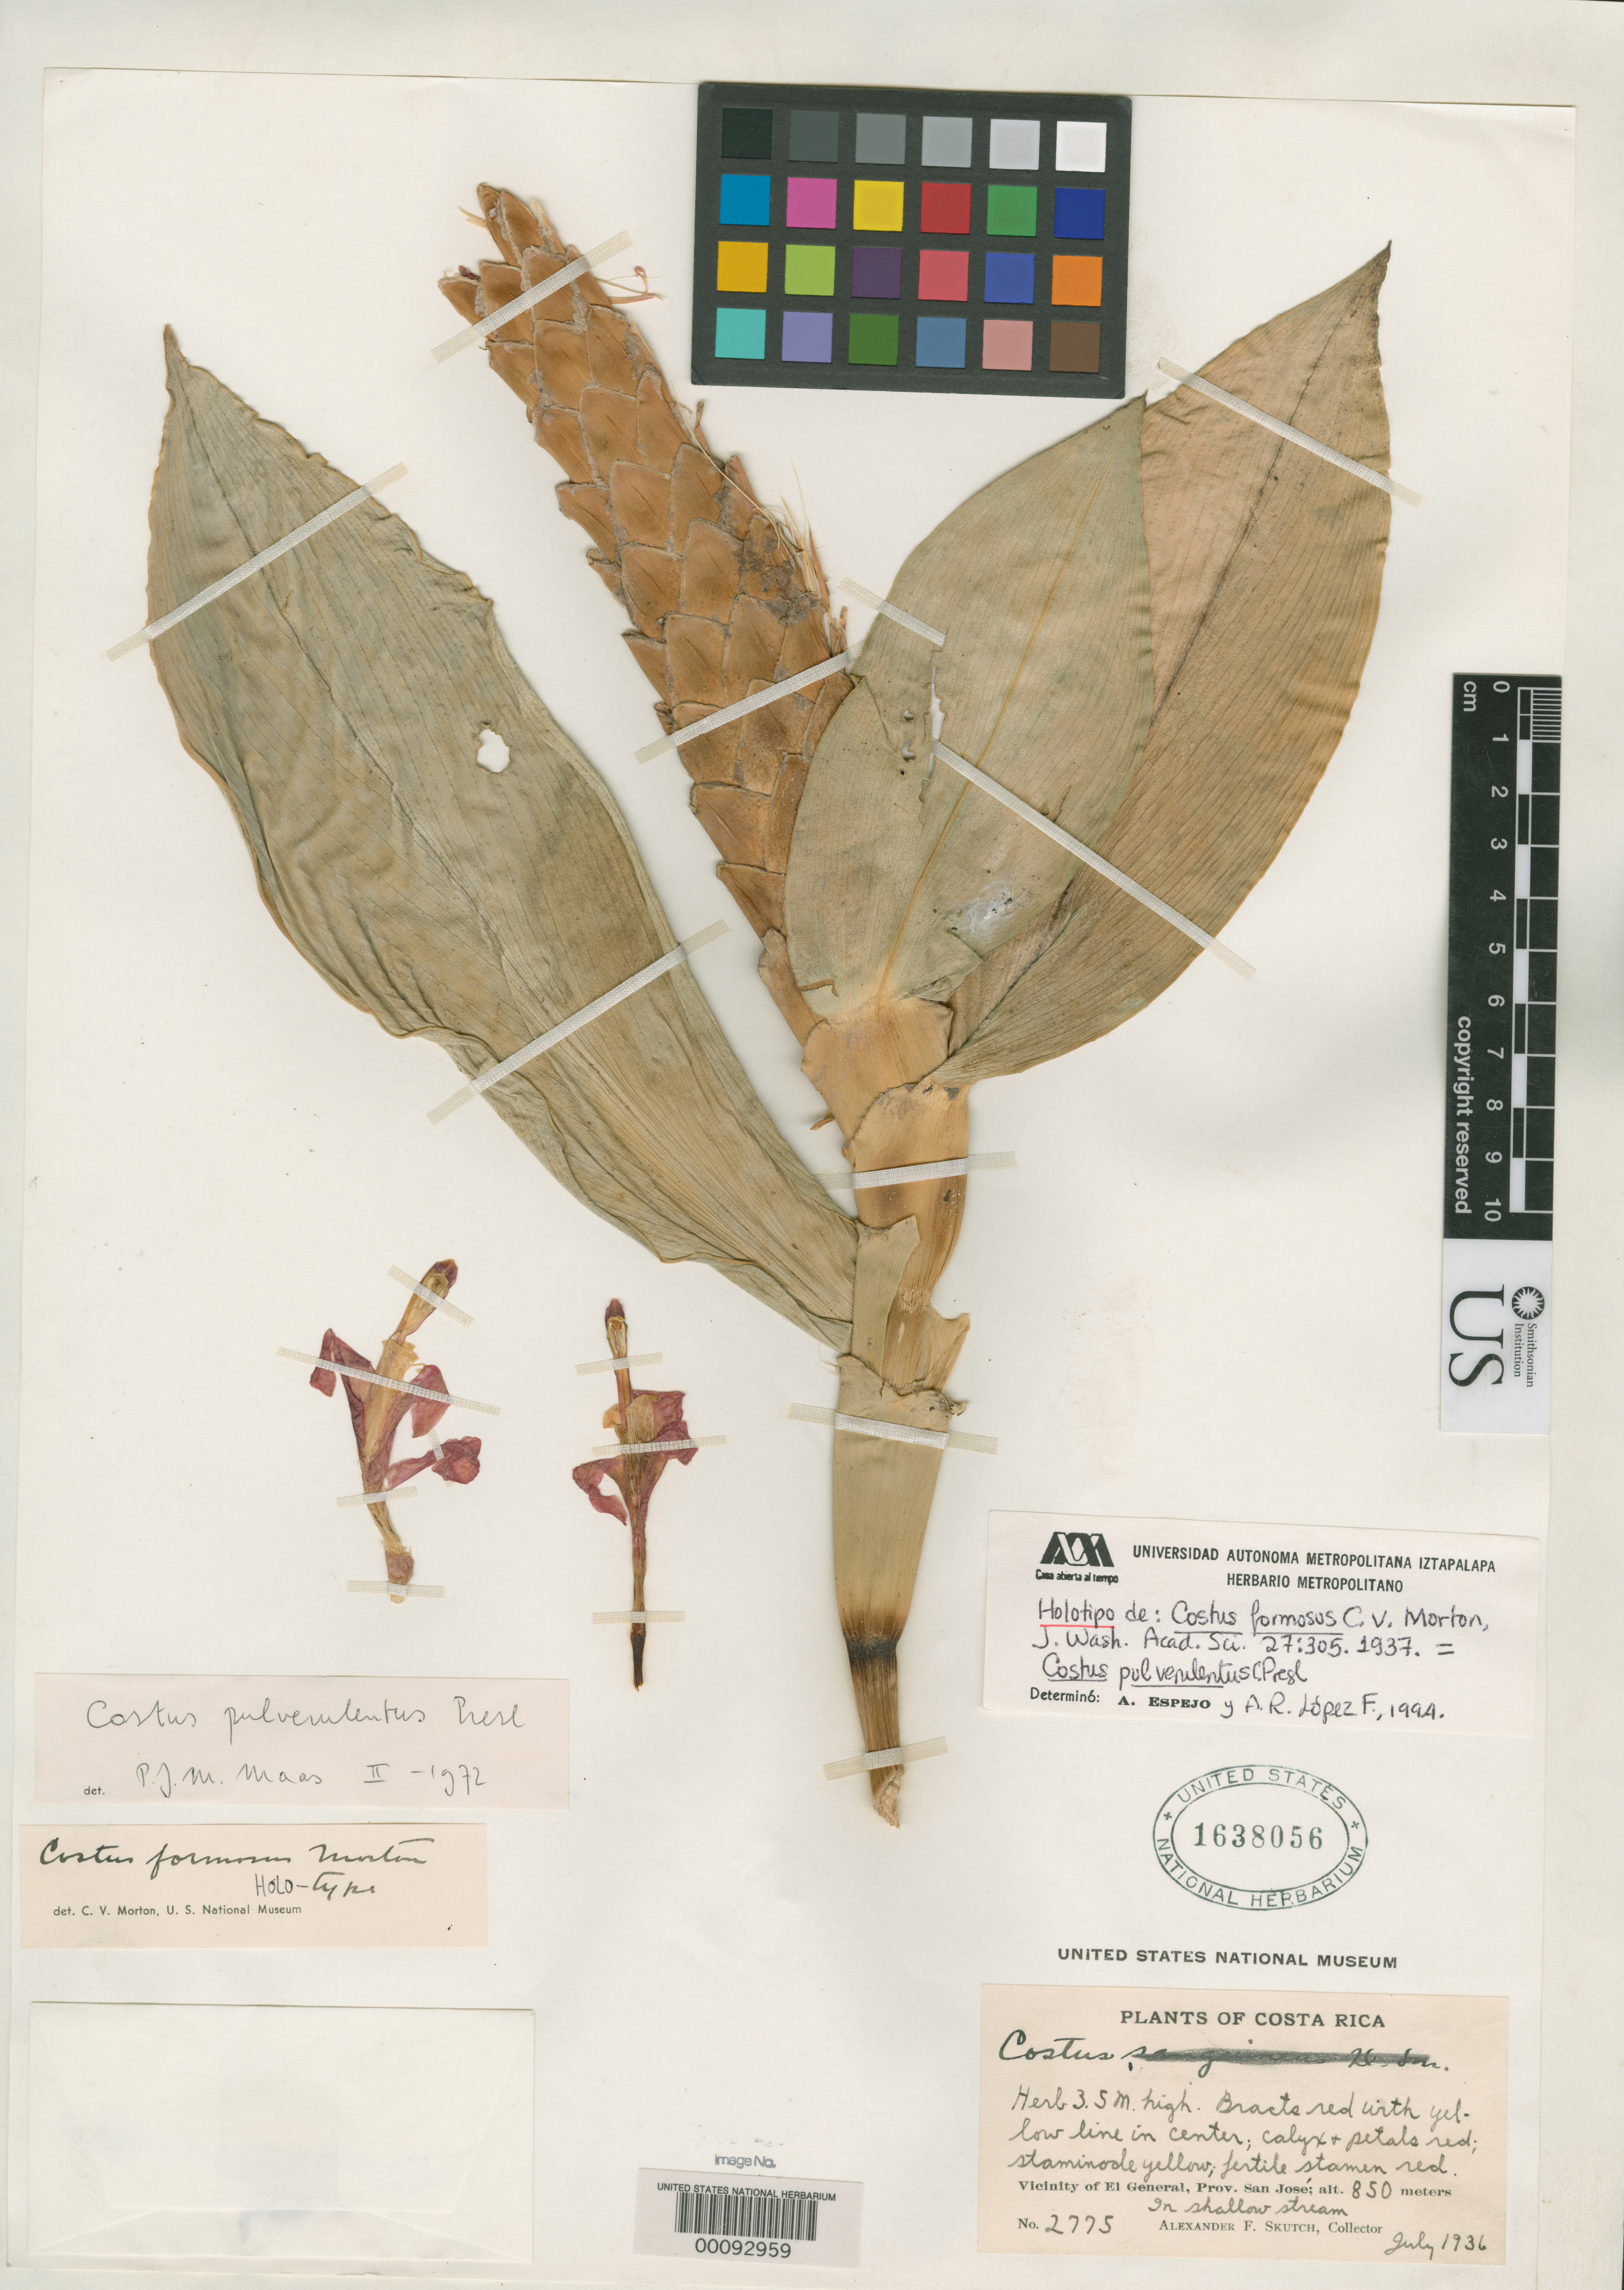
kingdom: Plantae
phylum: Tracheophyta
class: Liliopsida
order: Zingiberales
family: Costaceae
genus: Costus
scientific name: Costus formosus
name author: C.V. Morton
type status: Holotype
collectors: A. F. Skutch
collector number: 2775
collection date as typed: Jul 1936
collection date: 1936-07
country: Costa Rica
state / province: San José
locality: Near El General.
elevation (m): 850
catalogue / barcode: US 1638056